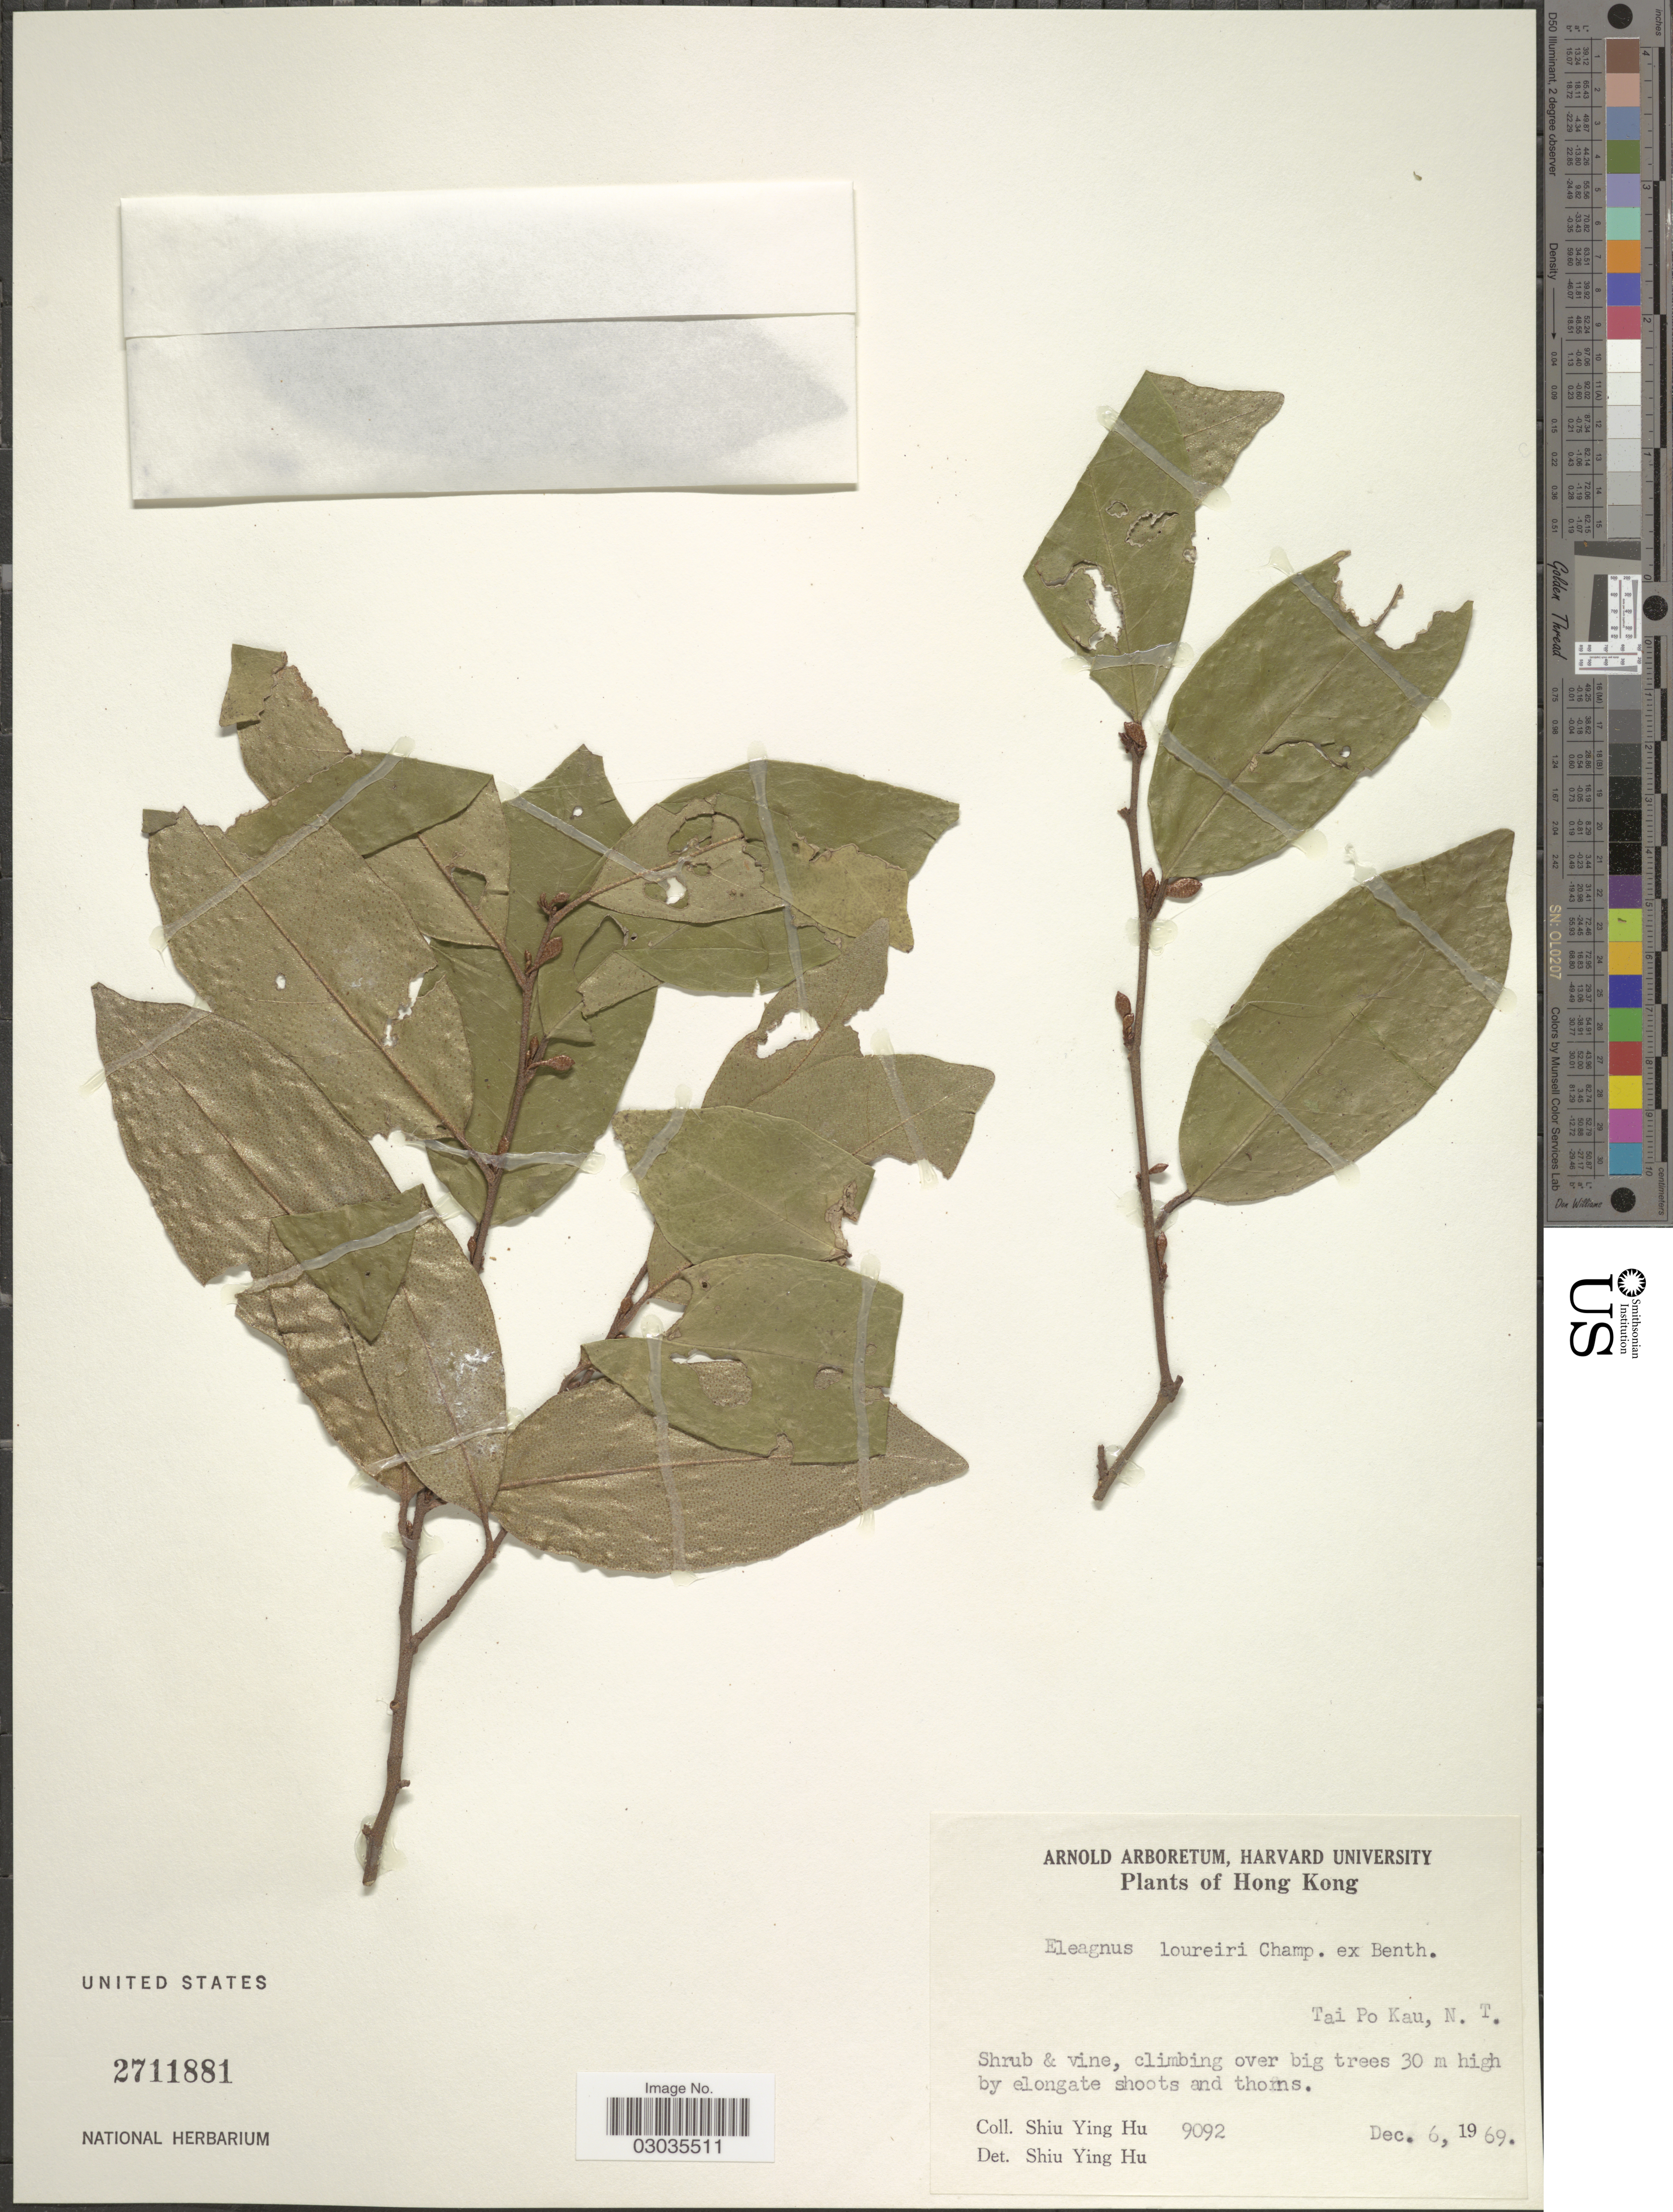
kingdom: Plantae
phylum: Tracheophyta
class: Magnoliopsida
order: Rosales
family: Elaeagnaceae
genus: Elaeagnus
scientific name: Elaeagnus loureiri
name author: Champ. ex Benth.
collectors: S. Y. Hu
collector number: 9092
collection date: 1969-12-06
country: China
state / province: Hong Kong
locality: Tai Po Kau, N. T.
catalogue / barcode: US 2711881